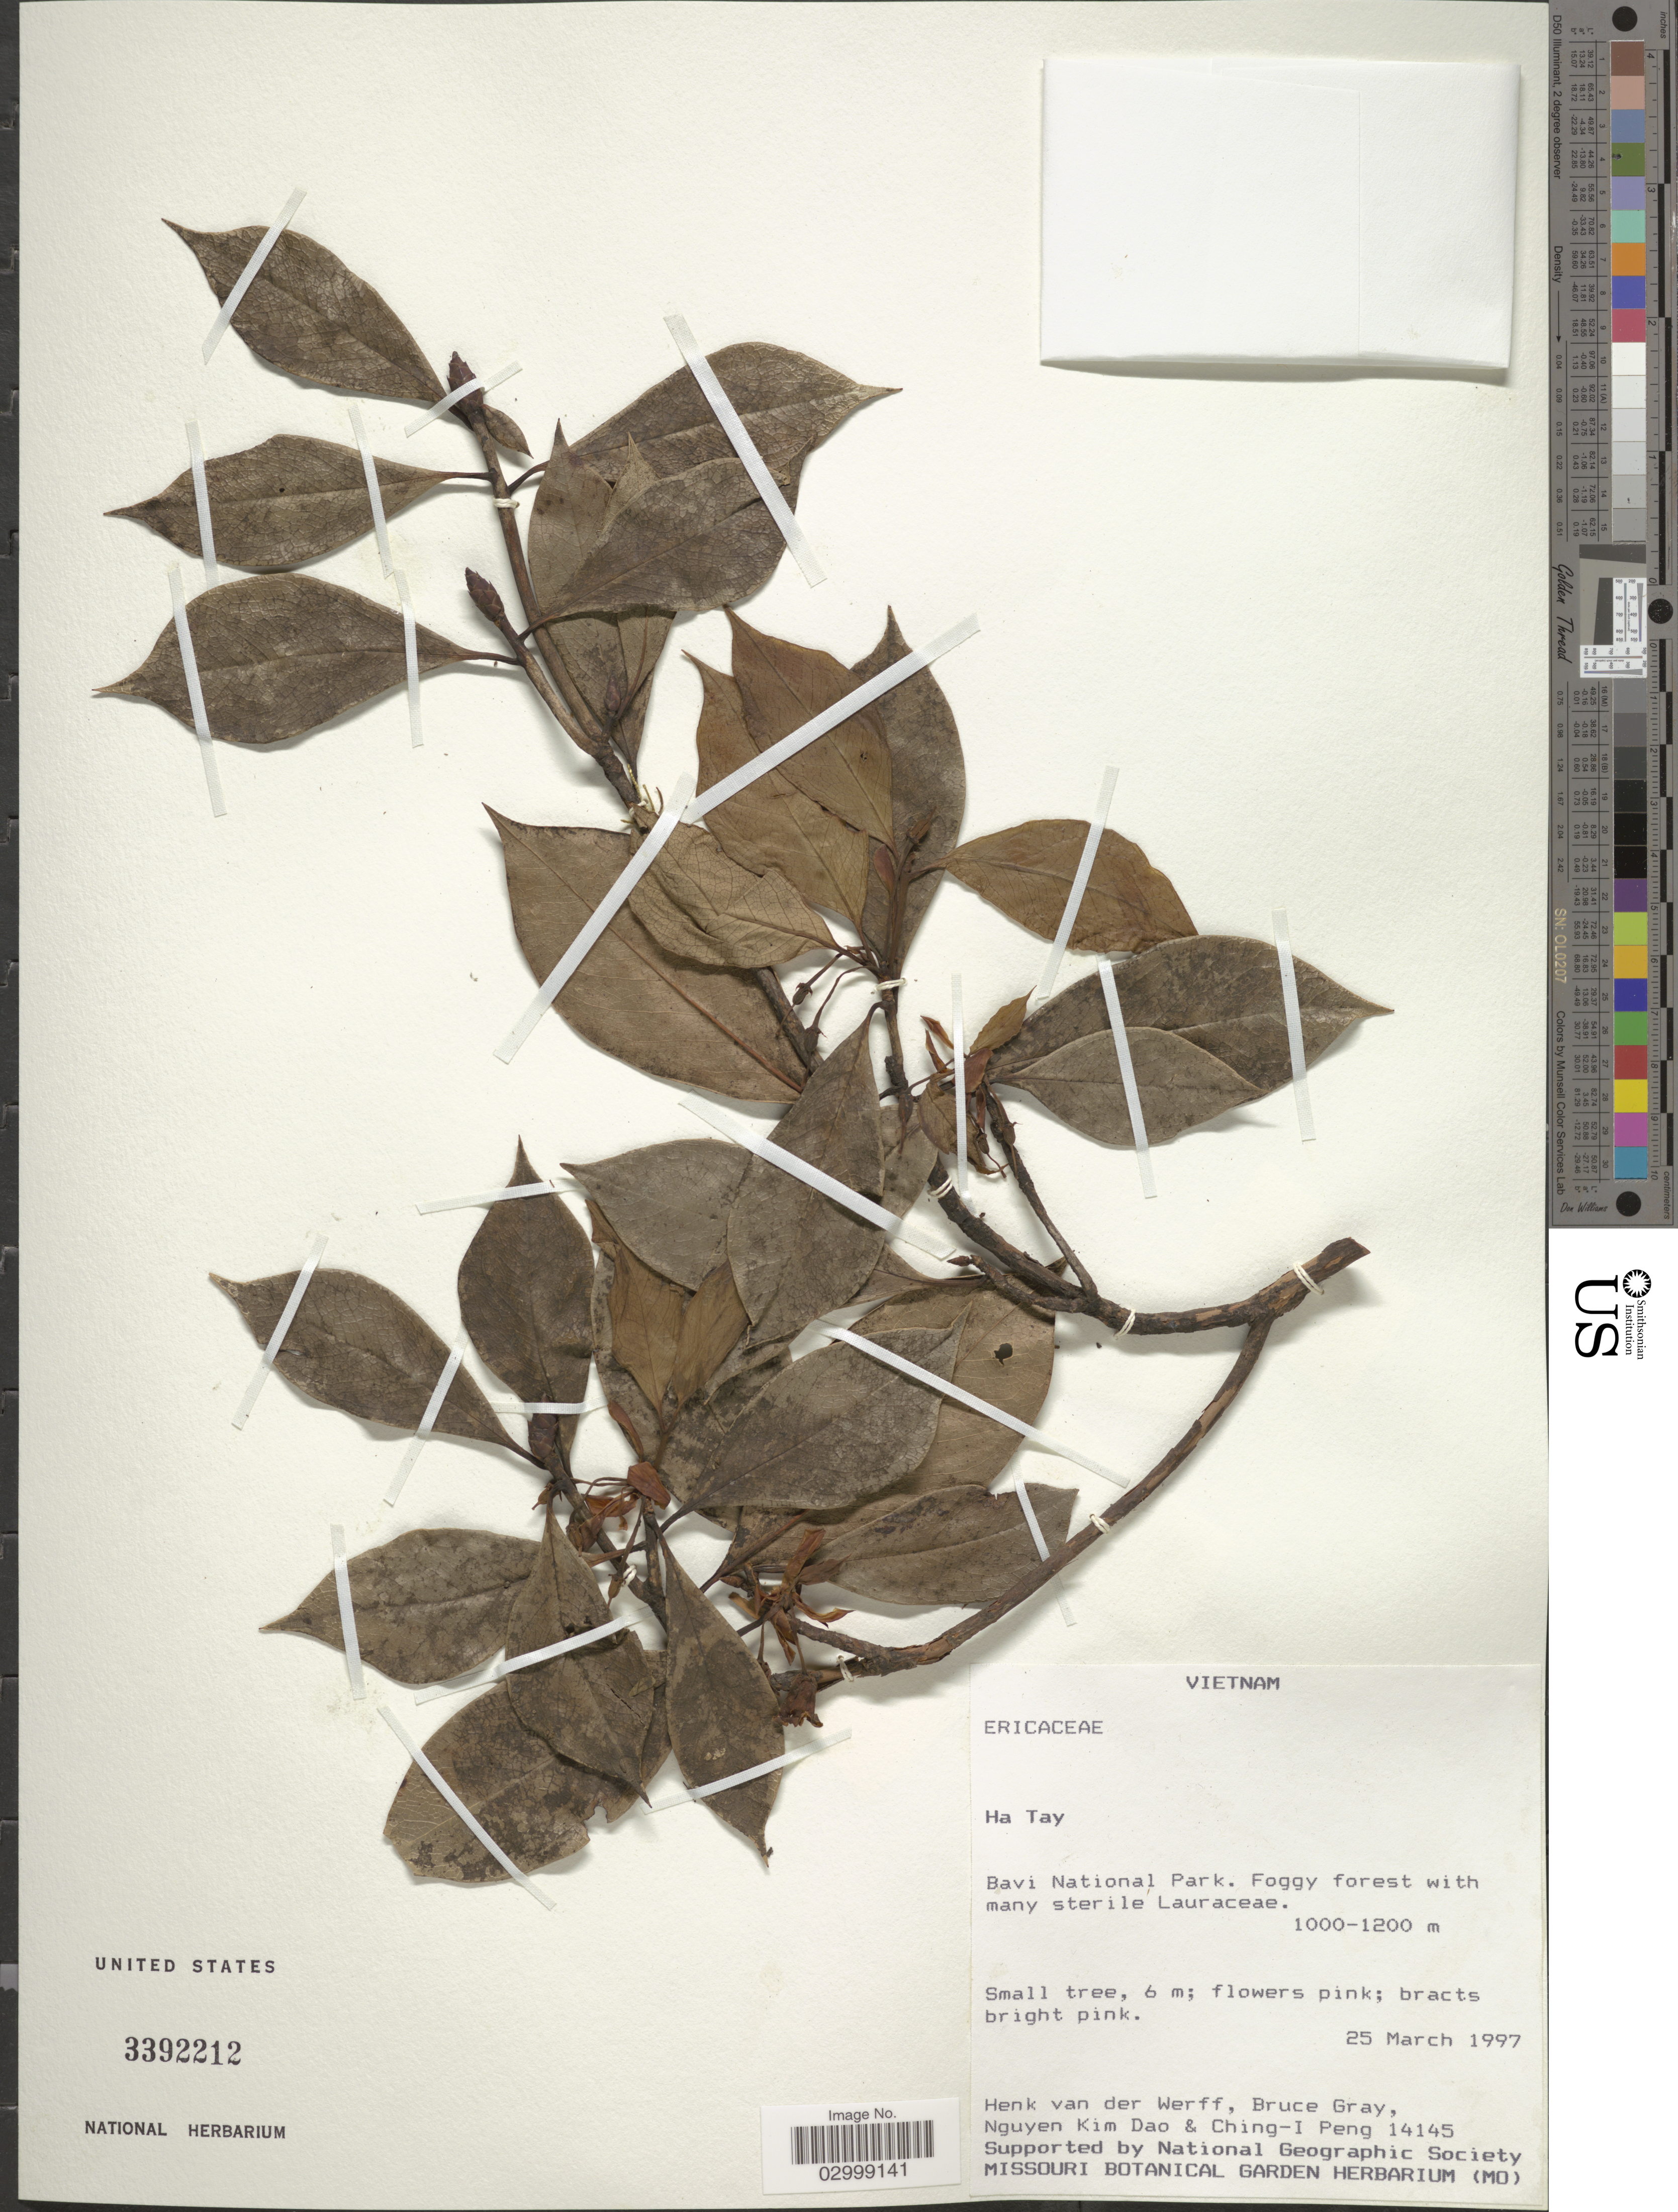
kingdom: Plantae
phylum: Tracheophyta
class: Magnoliopsida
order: Ericales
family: Ericaceae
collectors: H. van der Werff, B. Gray, N. Dao & C.-I Peng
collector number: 14145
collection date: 1997-03-25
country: Vietnam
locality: Ha Tay, Bavi National Park, Vietnam.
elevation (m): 1000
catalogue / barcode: US 3392212